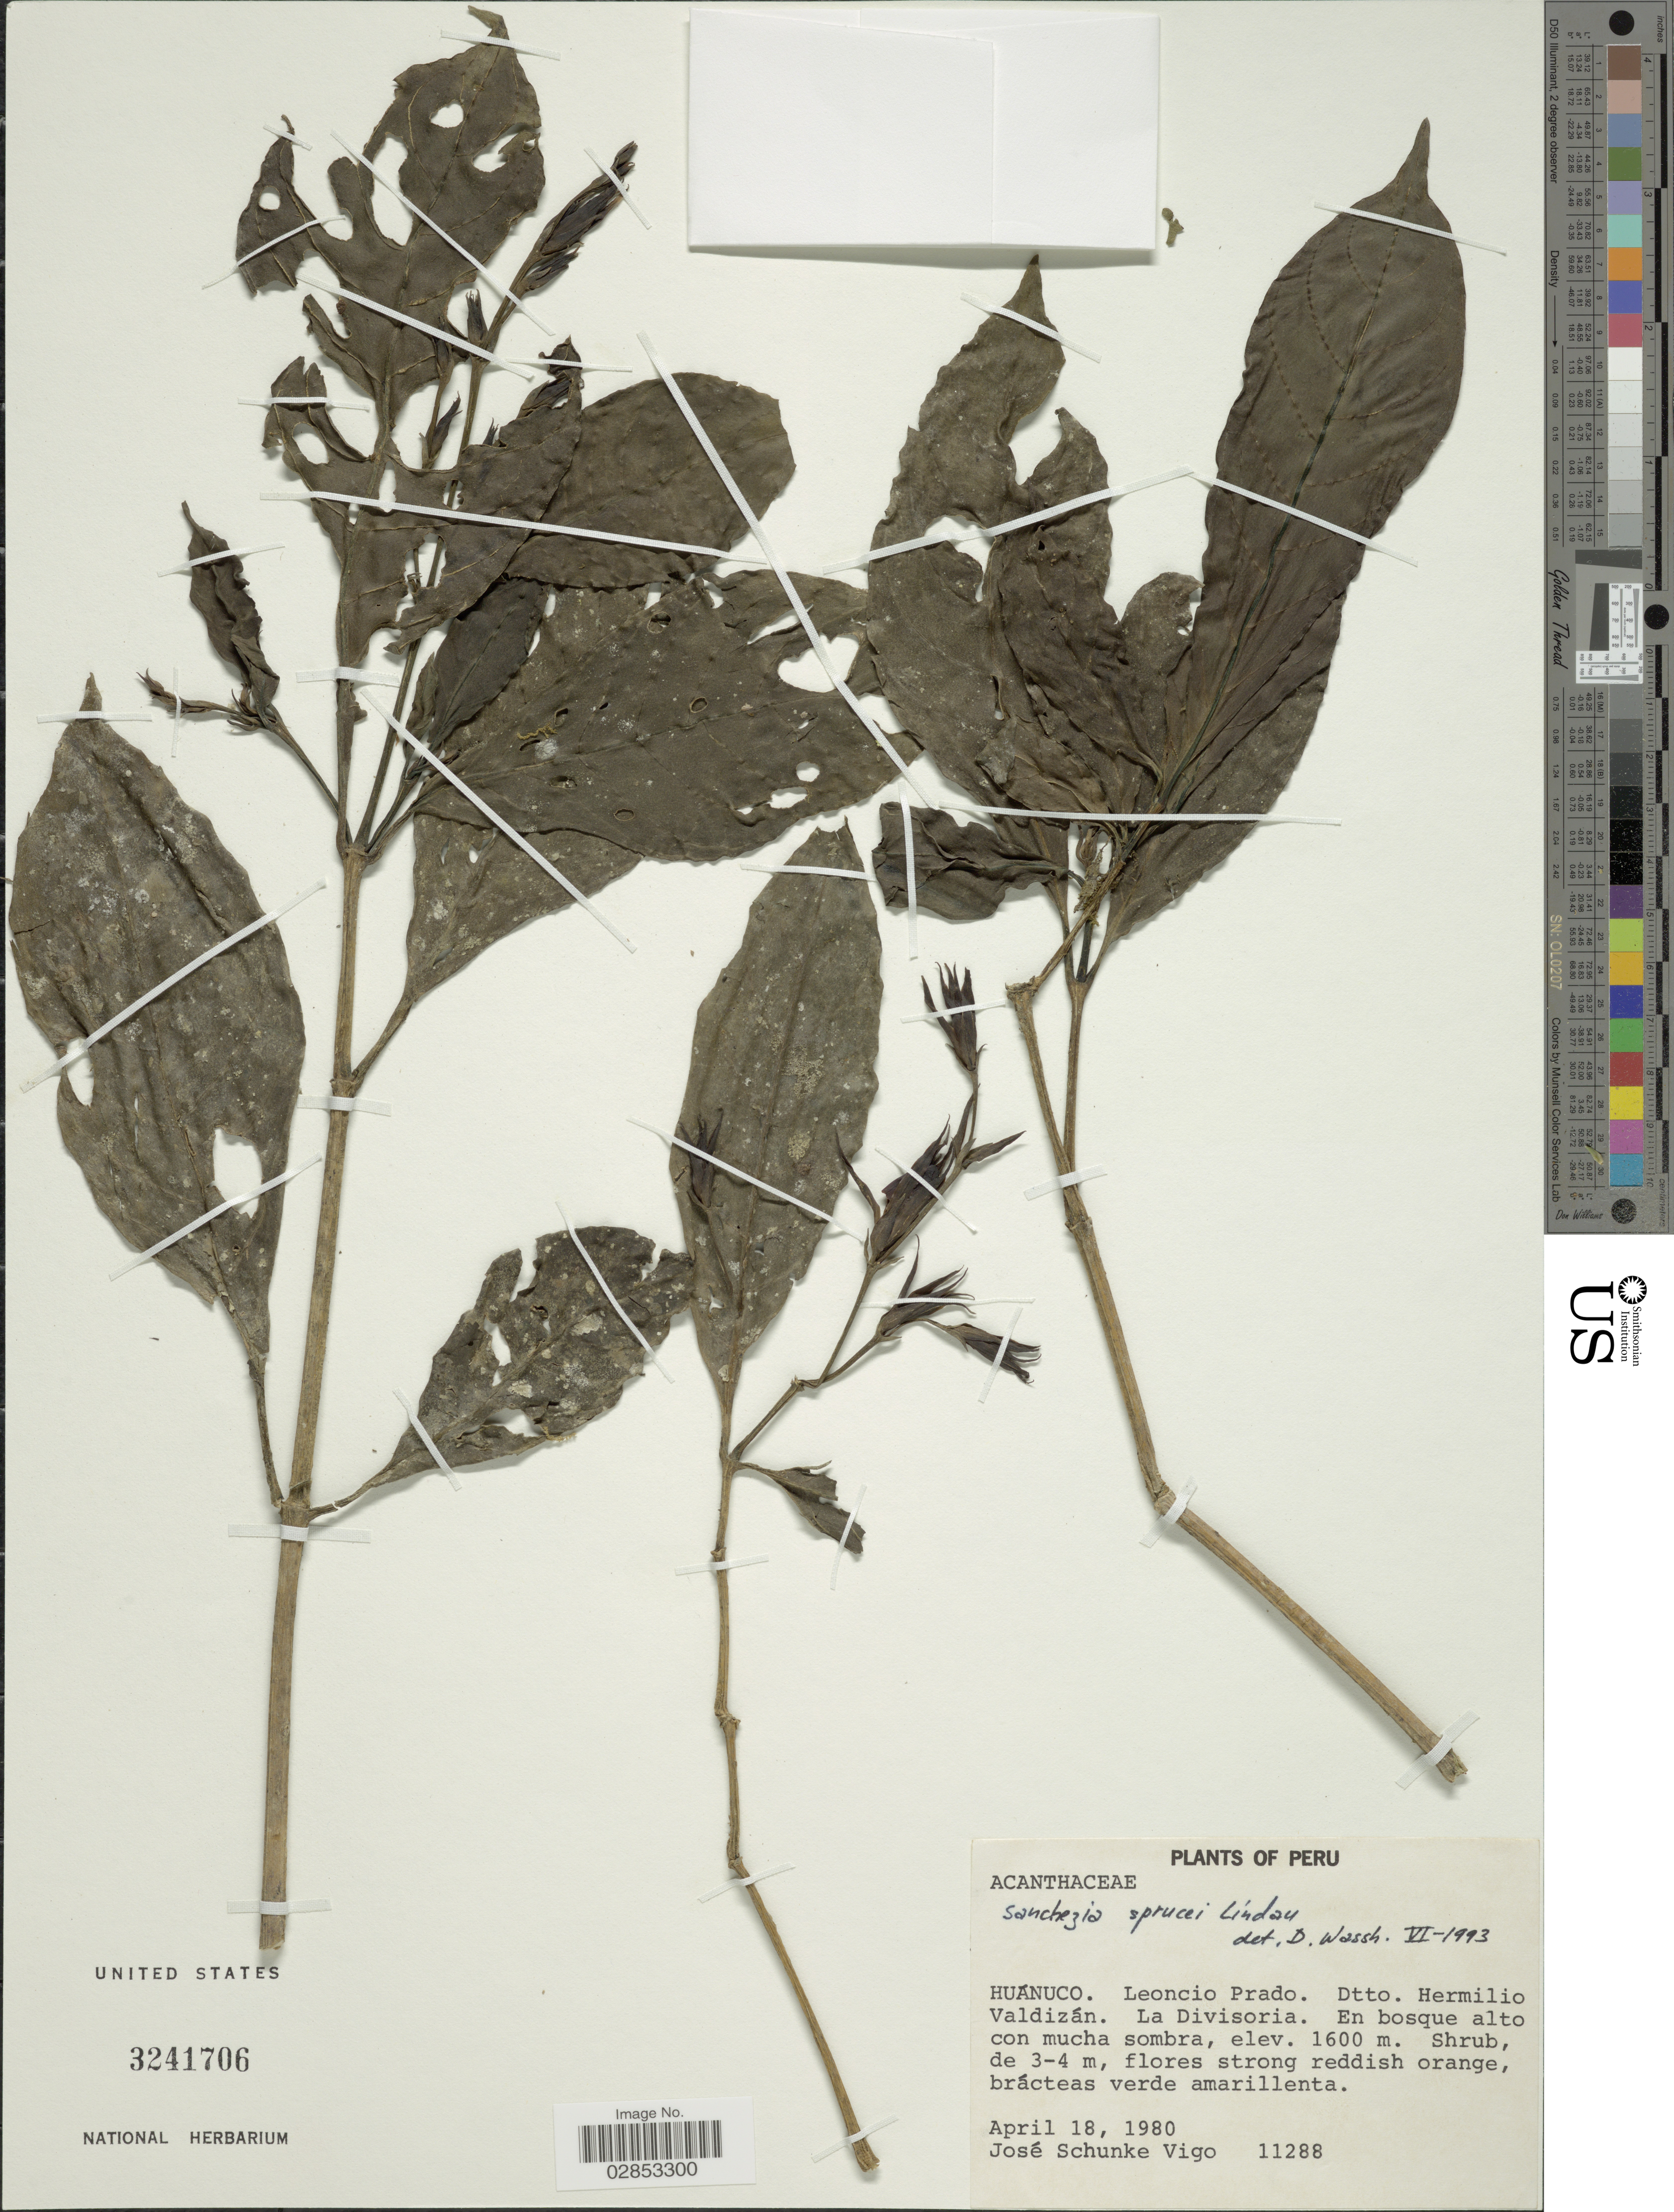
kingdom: Plantae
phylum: Tracheophyta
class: Magnoliopsida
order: Lamiales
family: Acanthaceae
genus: Sanchezia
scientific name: Sanchezia sprucei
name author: Lindau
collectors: J. Schunke Vigo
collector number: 11288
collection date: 1980-04-18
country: Peru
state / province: Huánuco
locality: Leoncio Prado, Dtto. Hermilio Valdizán, La Divisorio.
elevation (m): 1600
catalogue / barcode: US 3241706